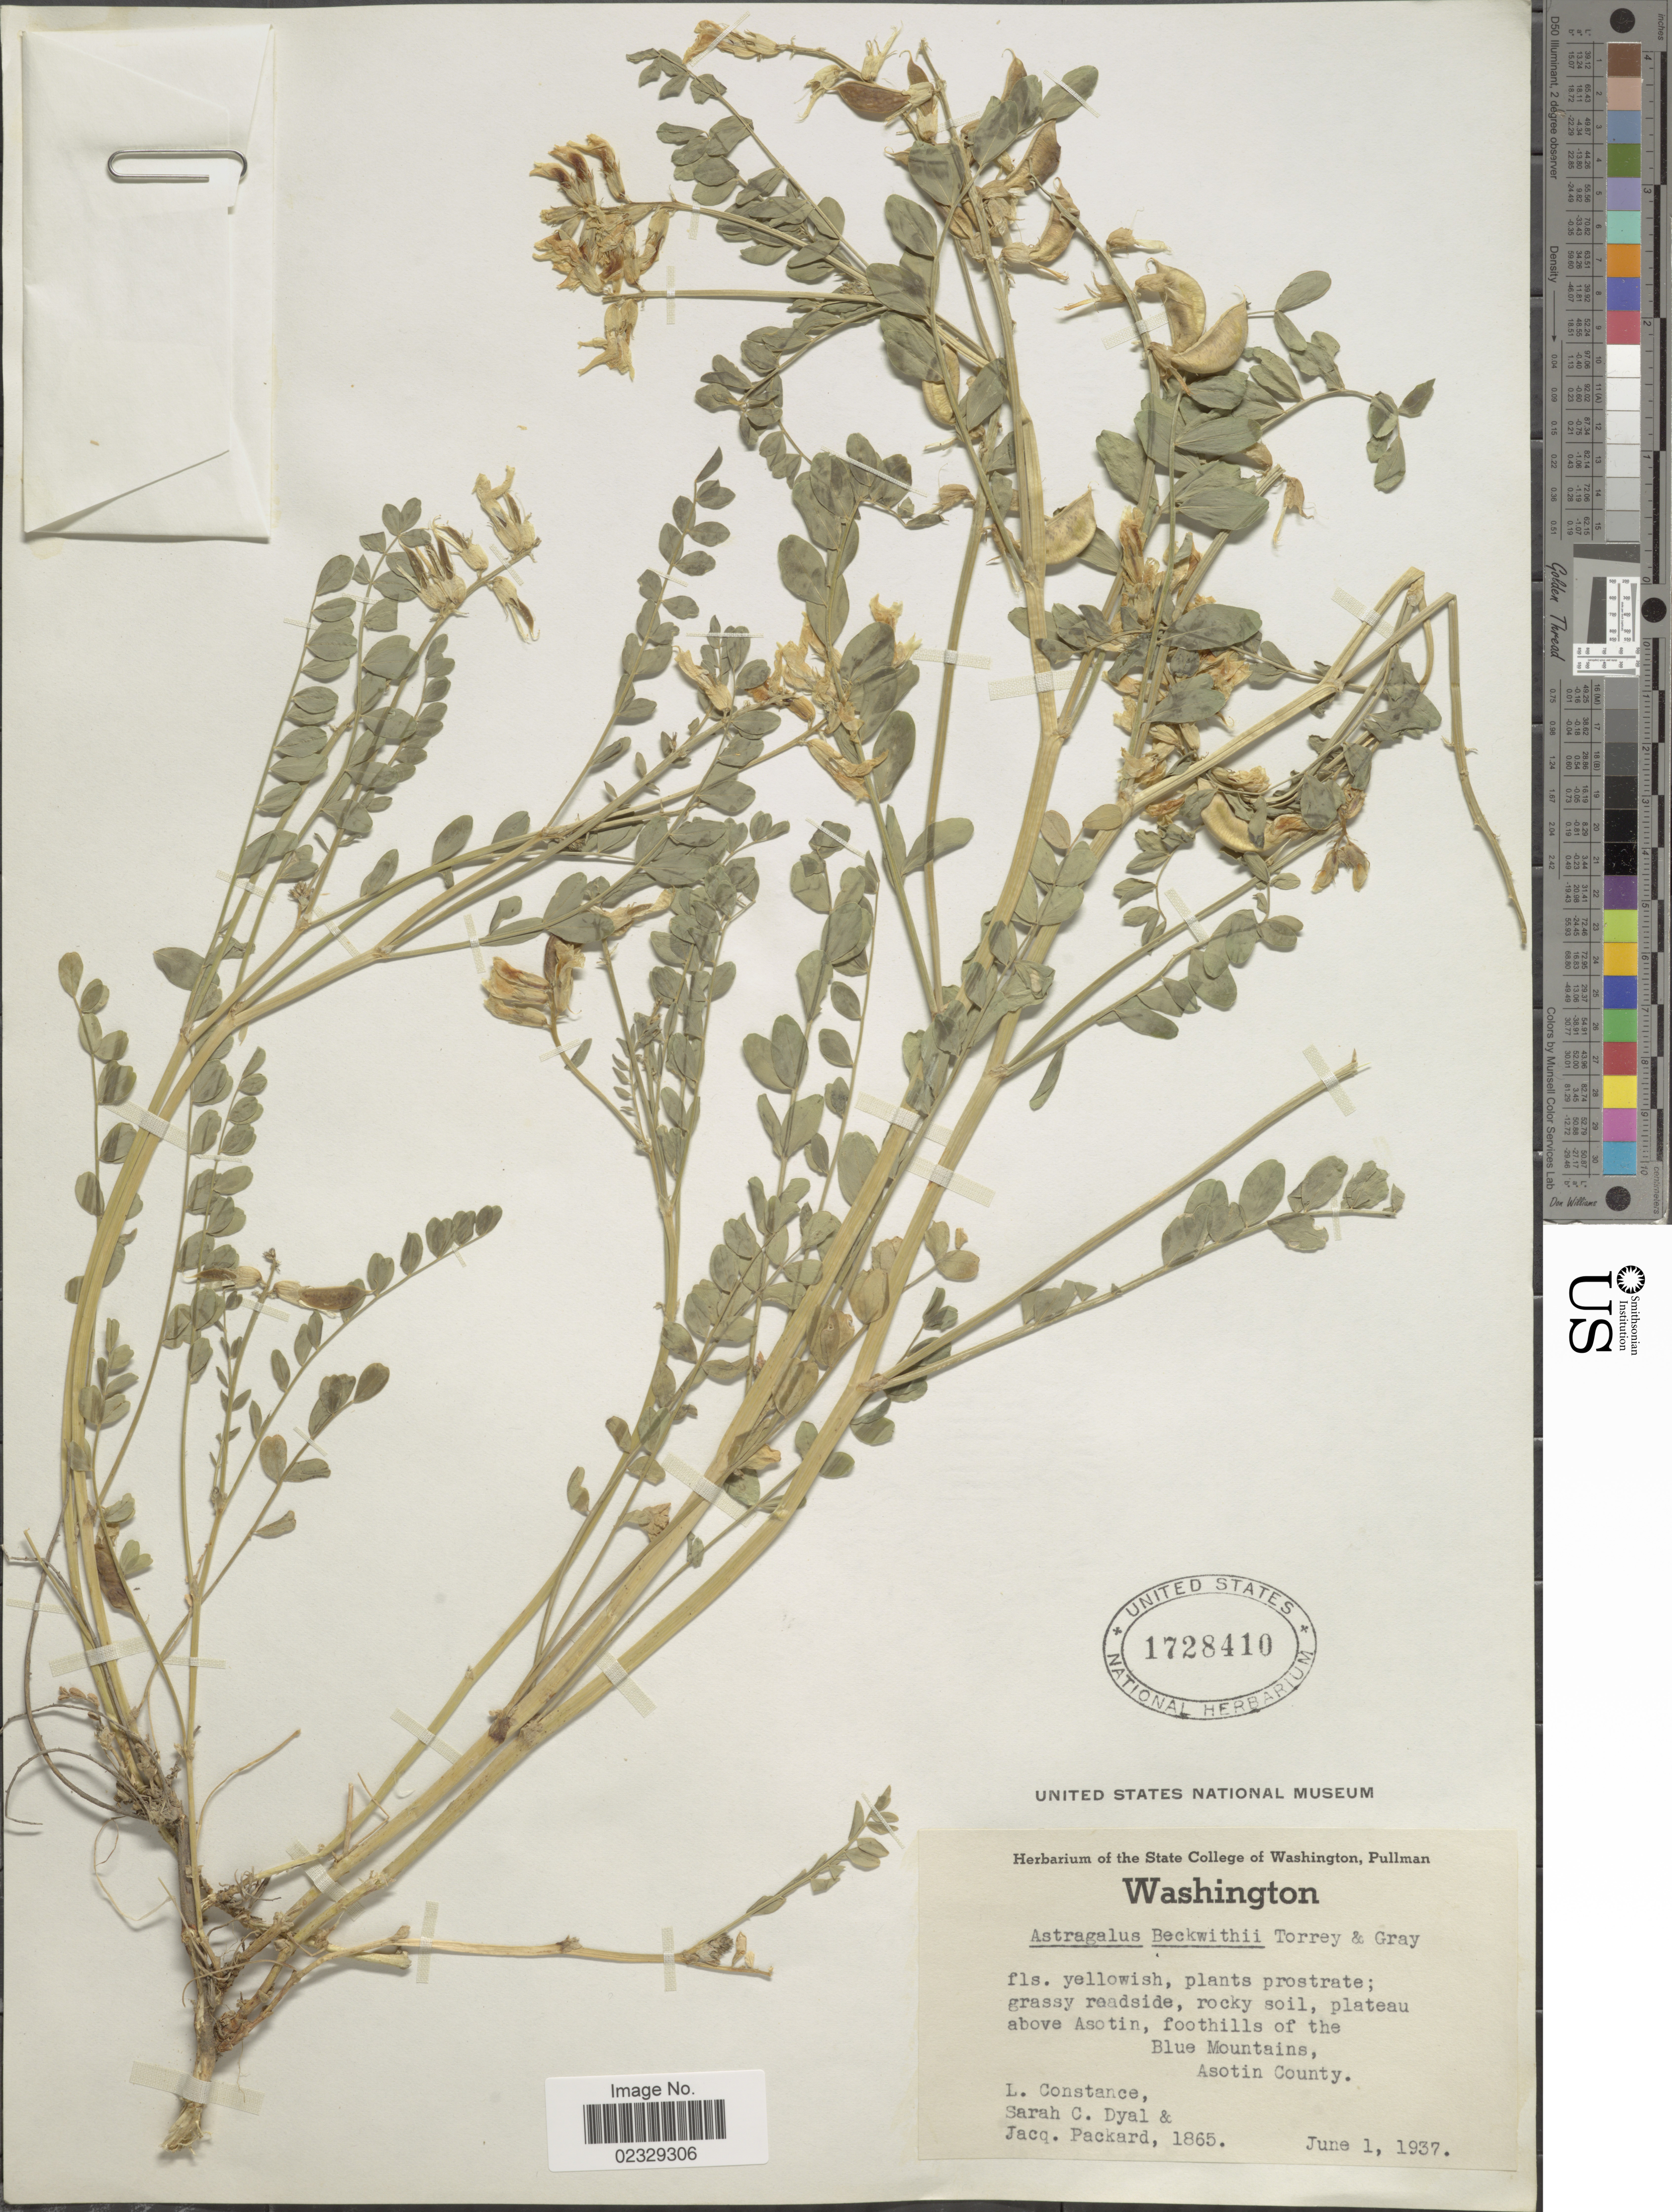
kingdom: Plantae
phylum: Tracheophyta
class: Magnoliopsida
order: Fabales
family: Fabaceae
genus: Astragalus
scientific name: Astragalus beckwithii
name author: Torr. & A. Gray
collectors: L. Constance, S. Dyal & J. Packard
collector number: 1865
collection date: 1937-06-01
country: United States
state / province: Washington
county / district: Asotin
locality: Grassy roadside, rocky soil, plateau above Asotin, foothills of the Blue Mountains, Asotin County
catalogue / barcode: US 1728410